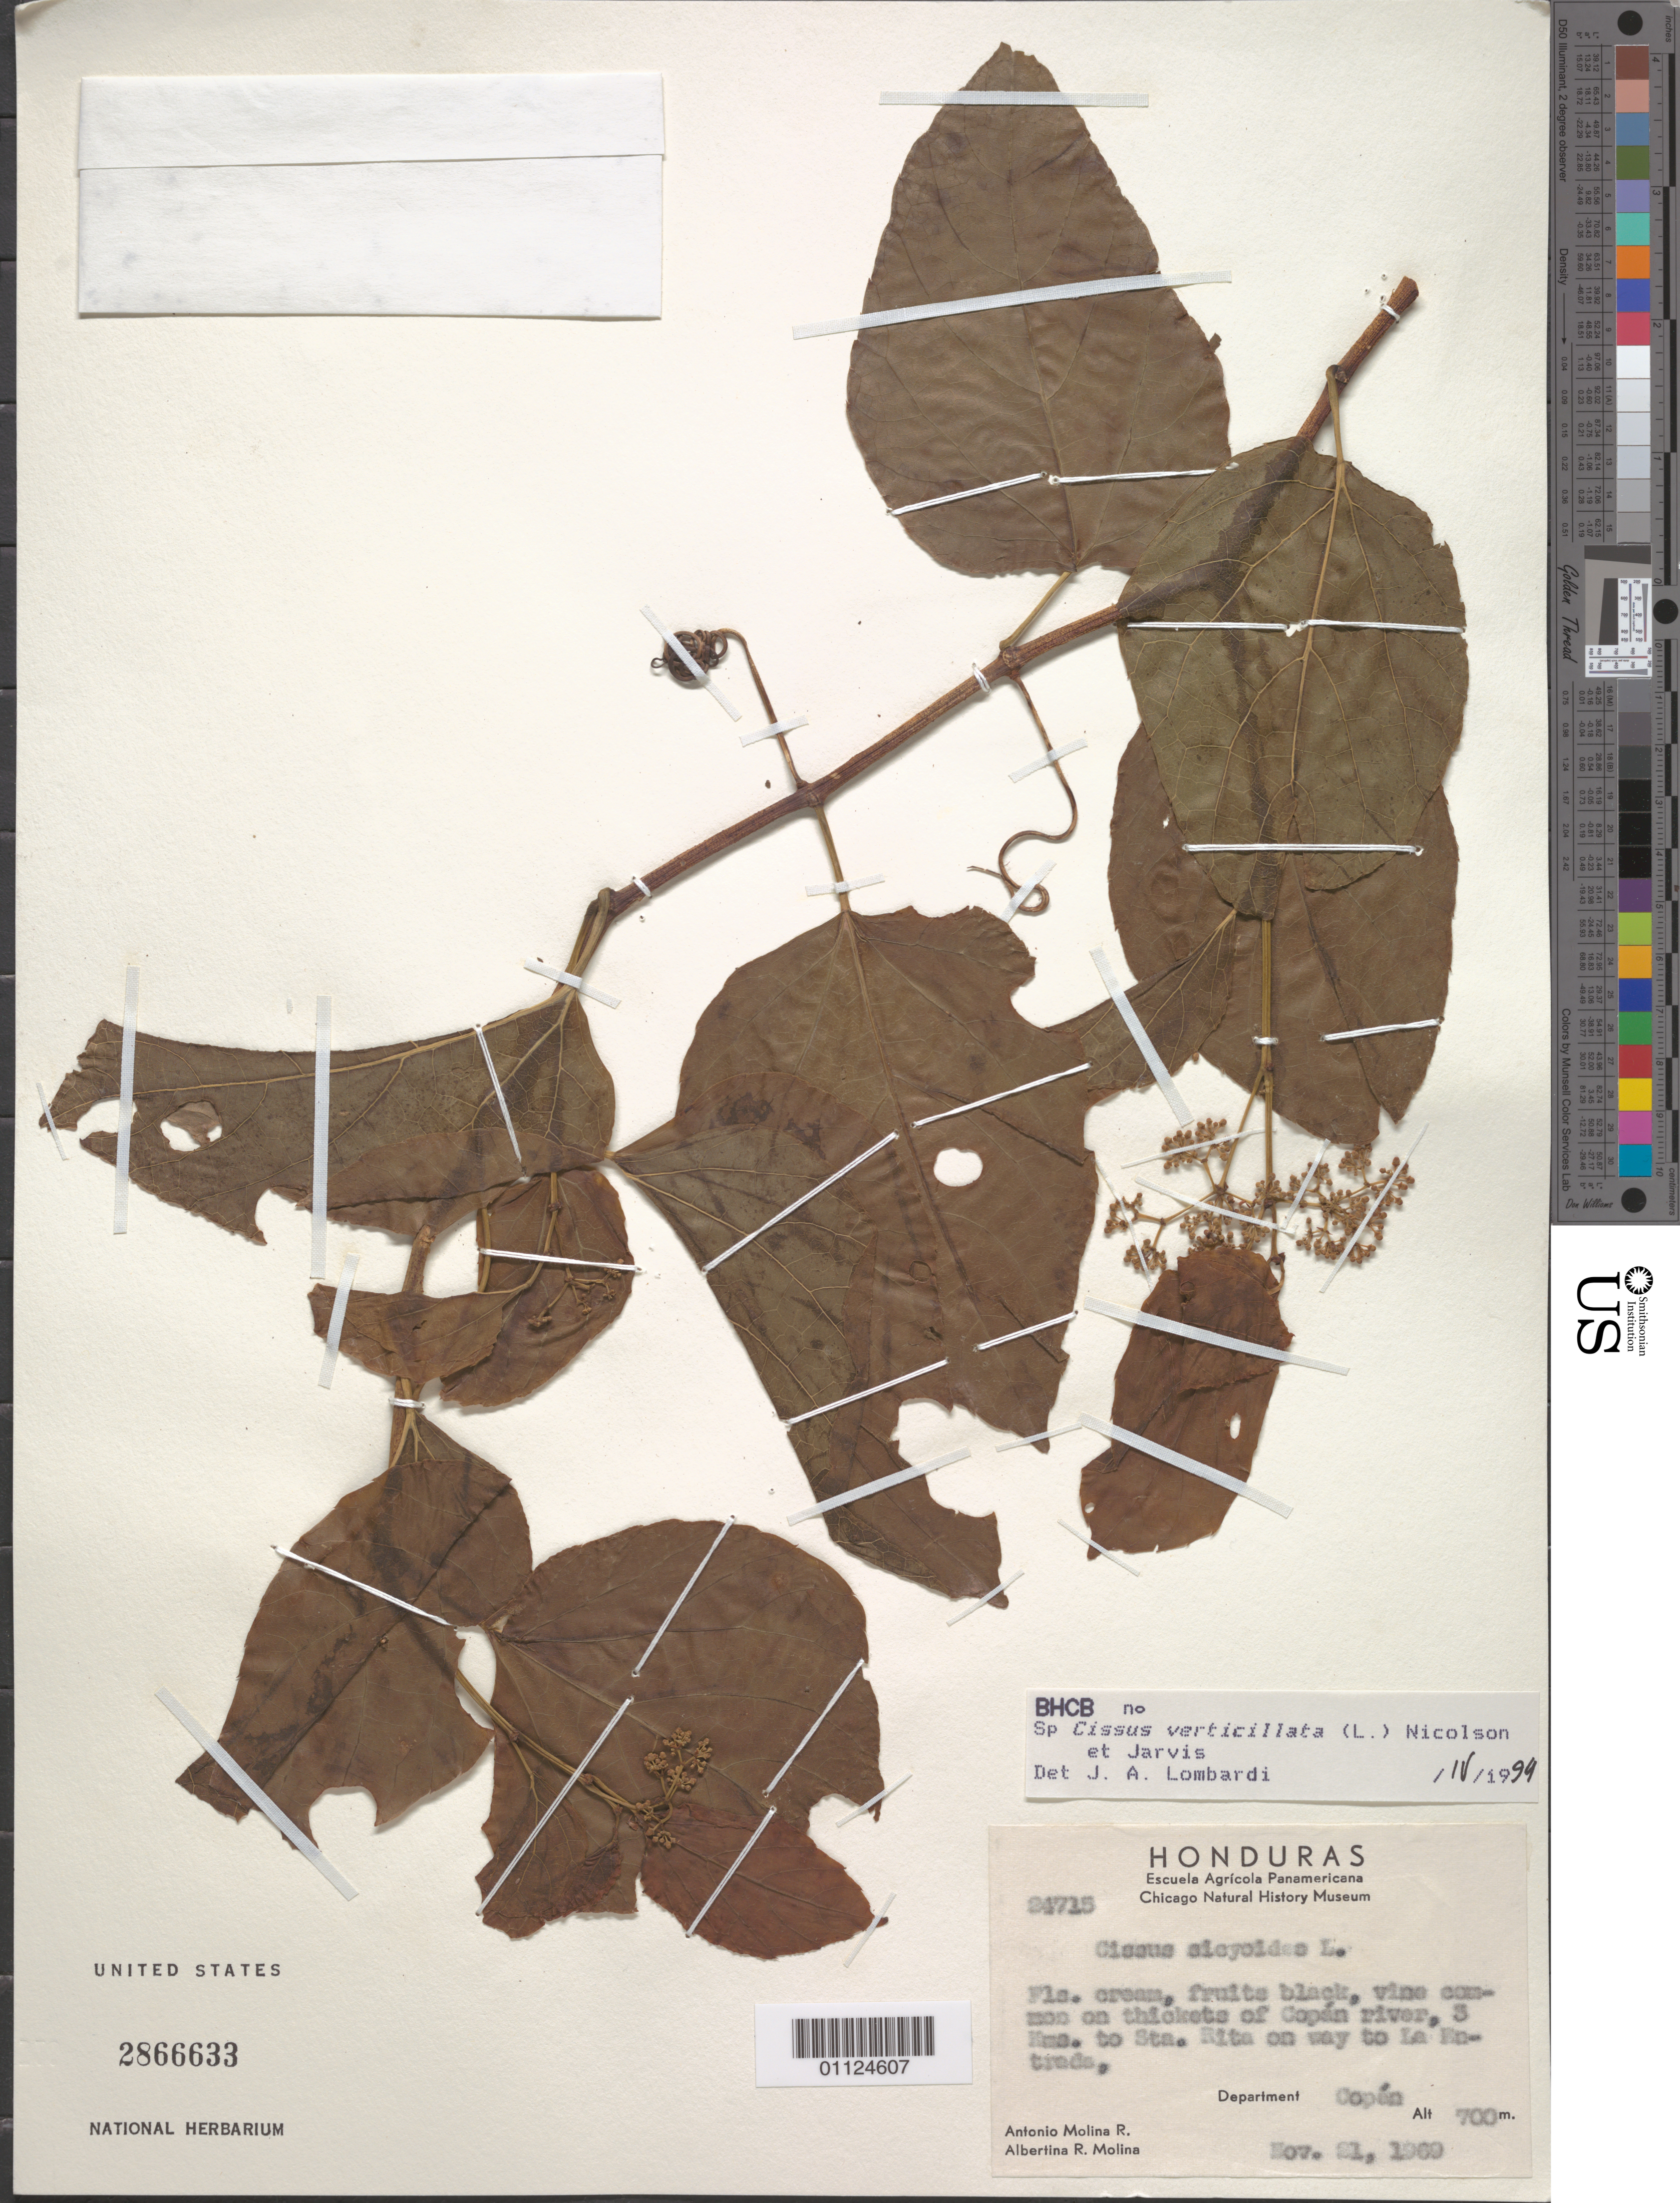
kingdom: Plantae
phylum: Tracheophyta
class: Magnoliopsida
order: Vitales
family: Vitaceae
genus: Cissus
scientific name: Cissus verticillata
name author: (L.) Nicolson & C.E. Jarvis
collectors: A. Molina R. & A. R. Molina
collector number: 24715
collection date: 1969-11-21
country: Honduras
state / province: Copán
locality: Copan River, 3 km to Sta. Rita on way to La Entrada.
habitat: Vine common on thickets.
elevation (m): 700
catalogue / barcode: US 2866633